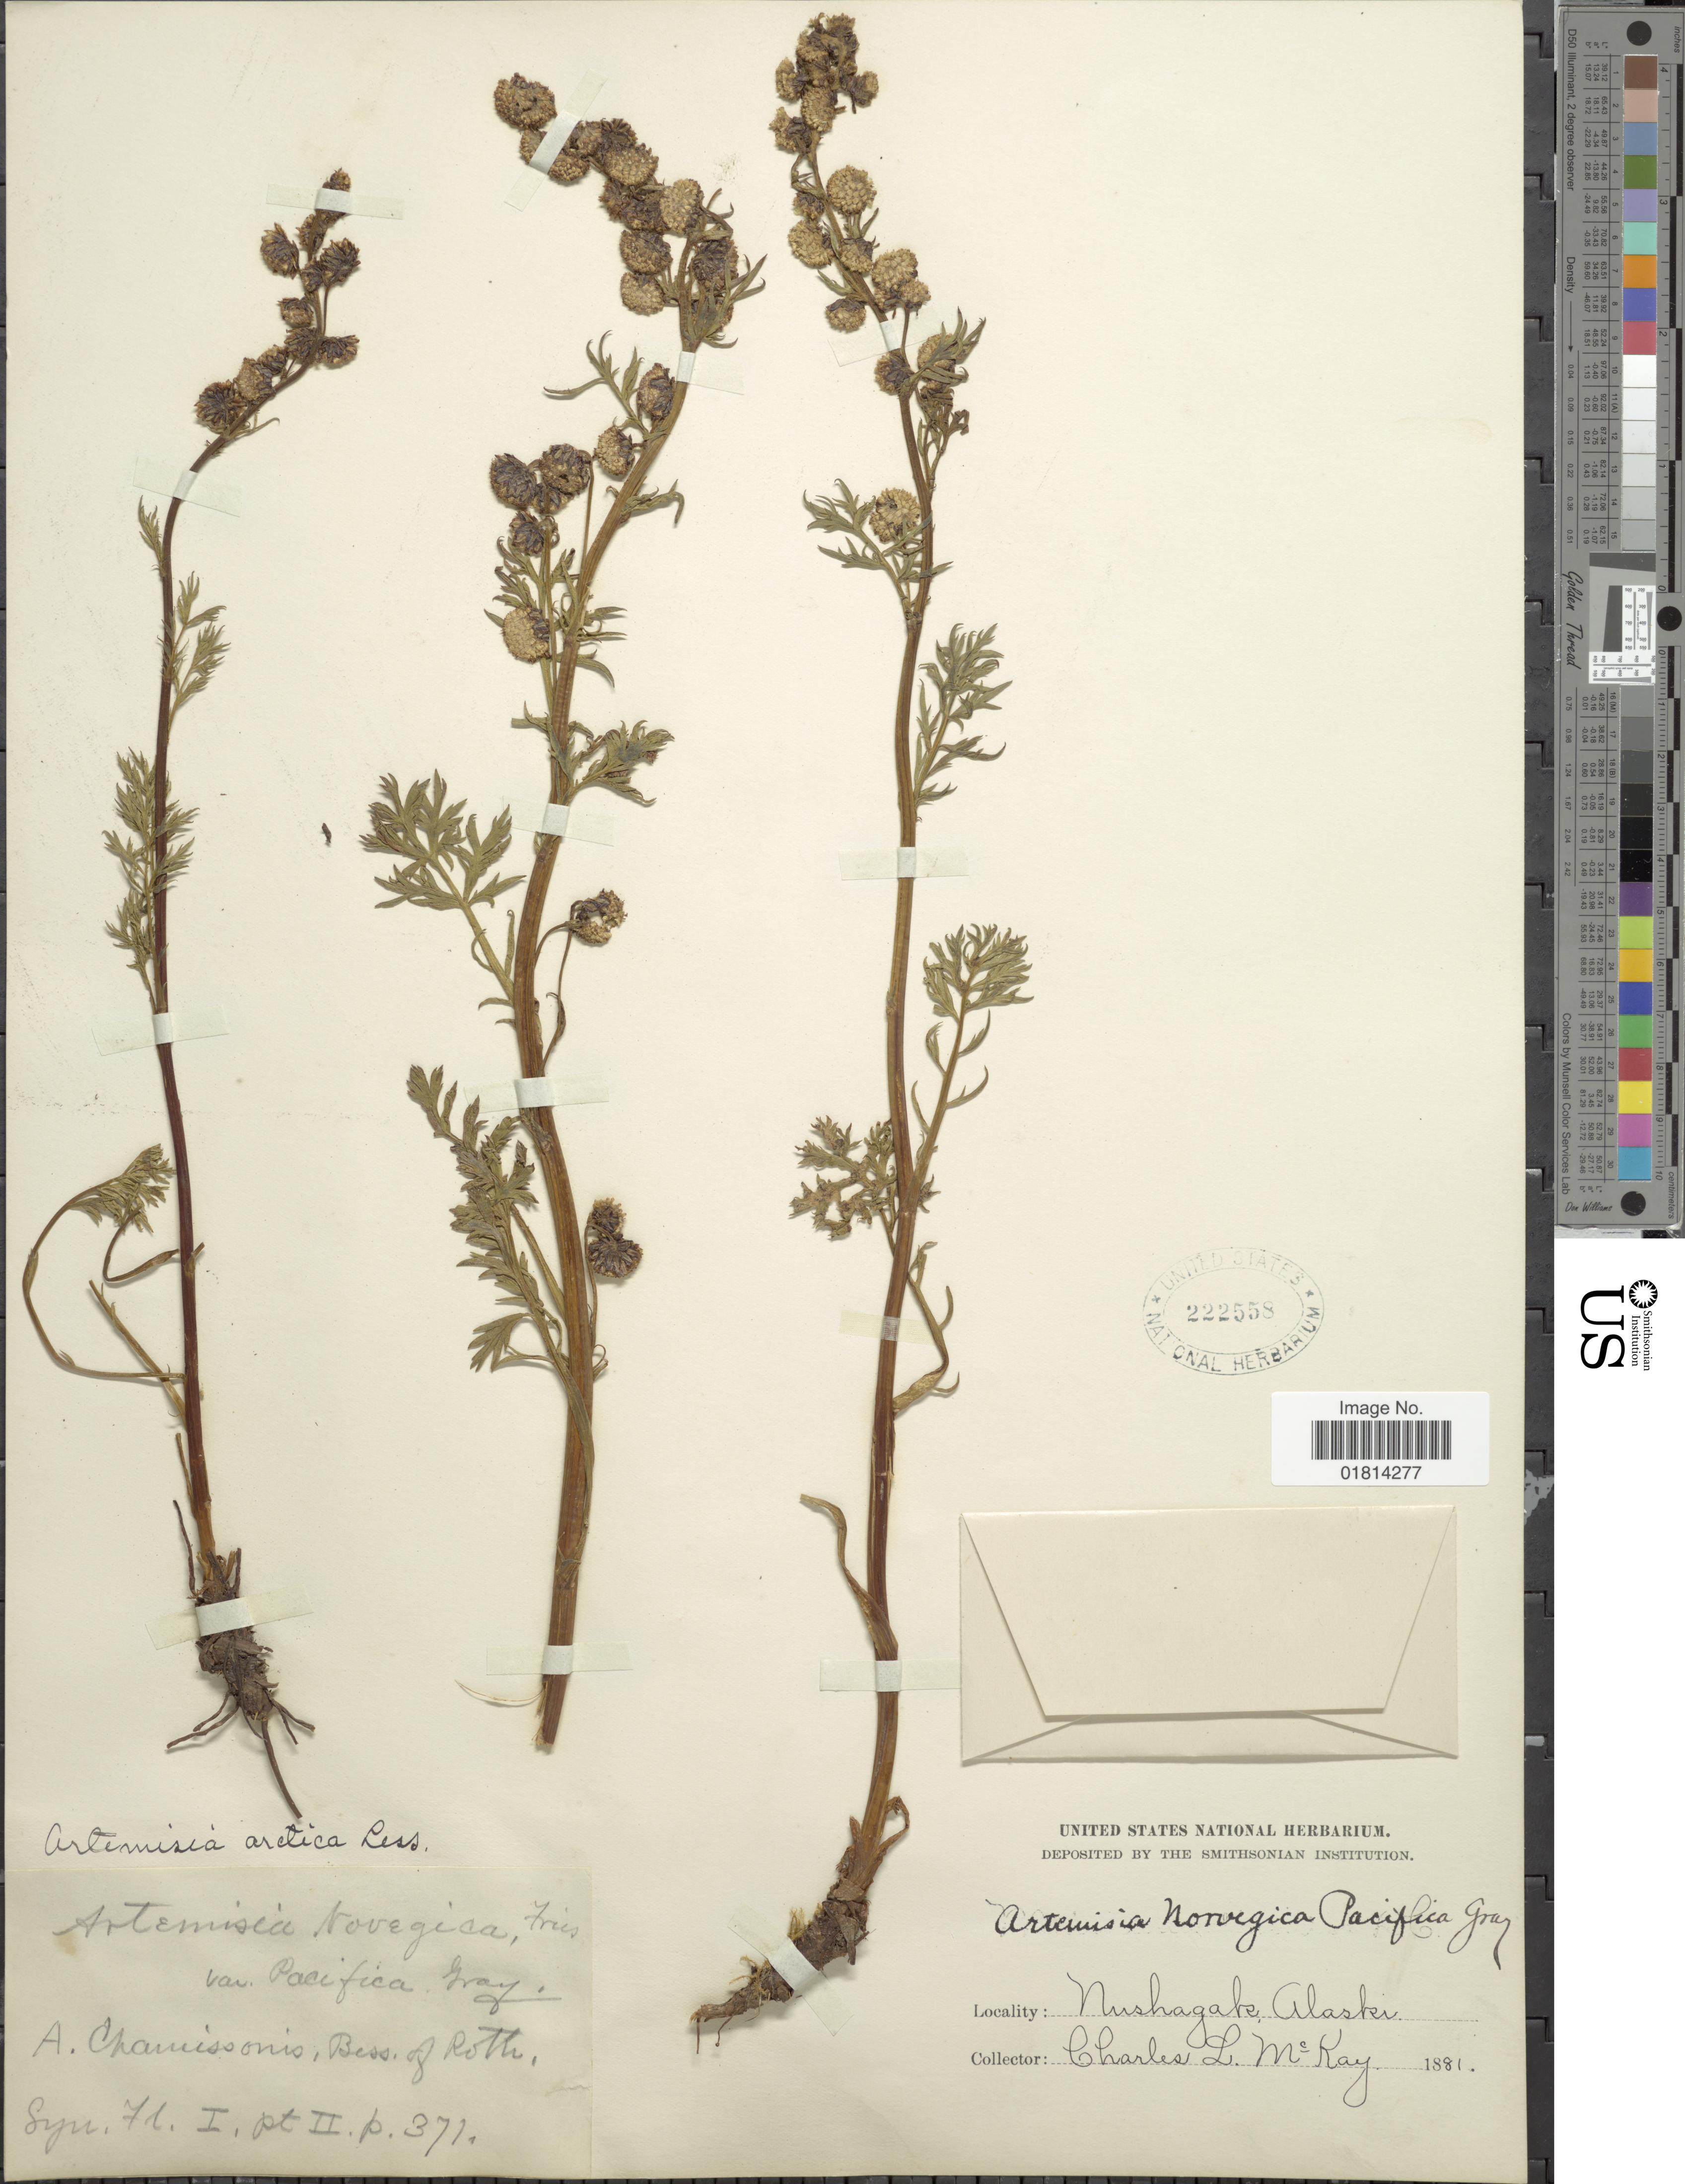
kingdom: Plantae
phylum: Tracheophyta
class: Magnoliopsida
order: Asterales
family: Asteraceae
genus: Artemisia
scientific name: Artemisia arctica var. beringensis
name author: Hultén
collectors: C. McKay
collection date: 1881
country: United States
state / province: Alaska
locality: Nushagak, Alaska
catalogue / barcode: US 222558